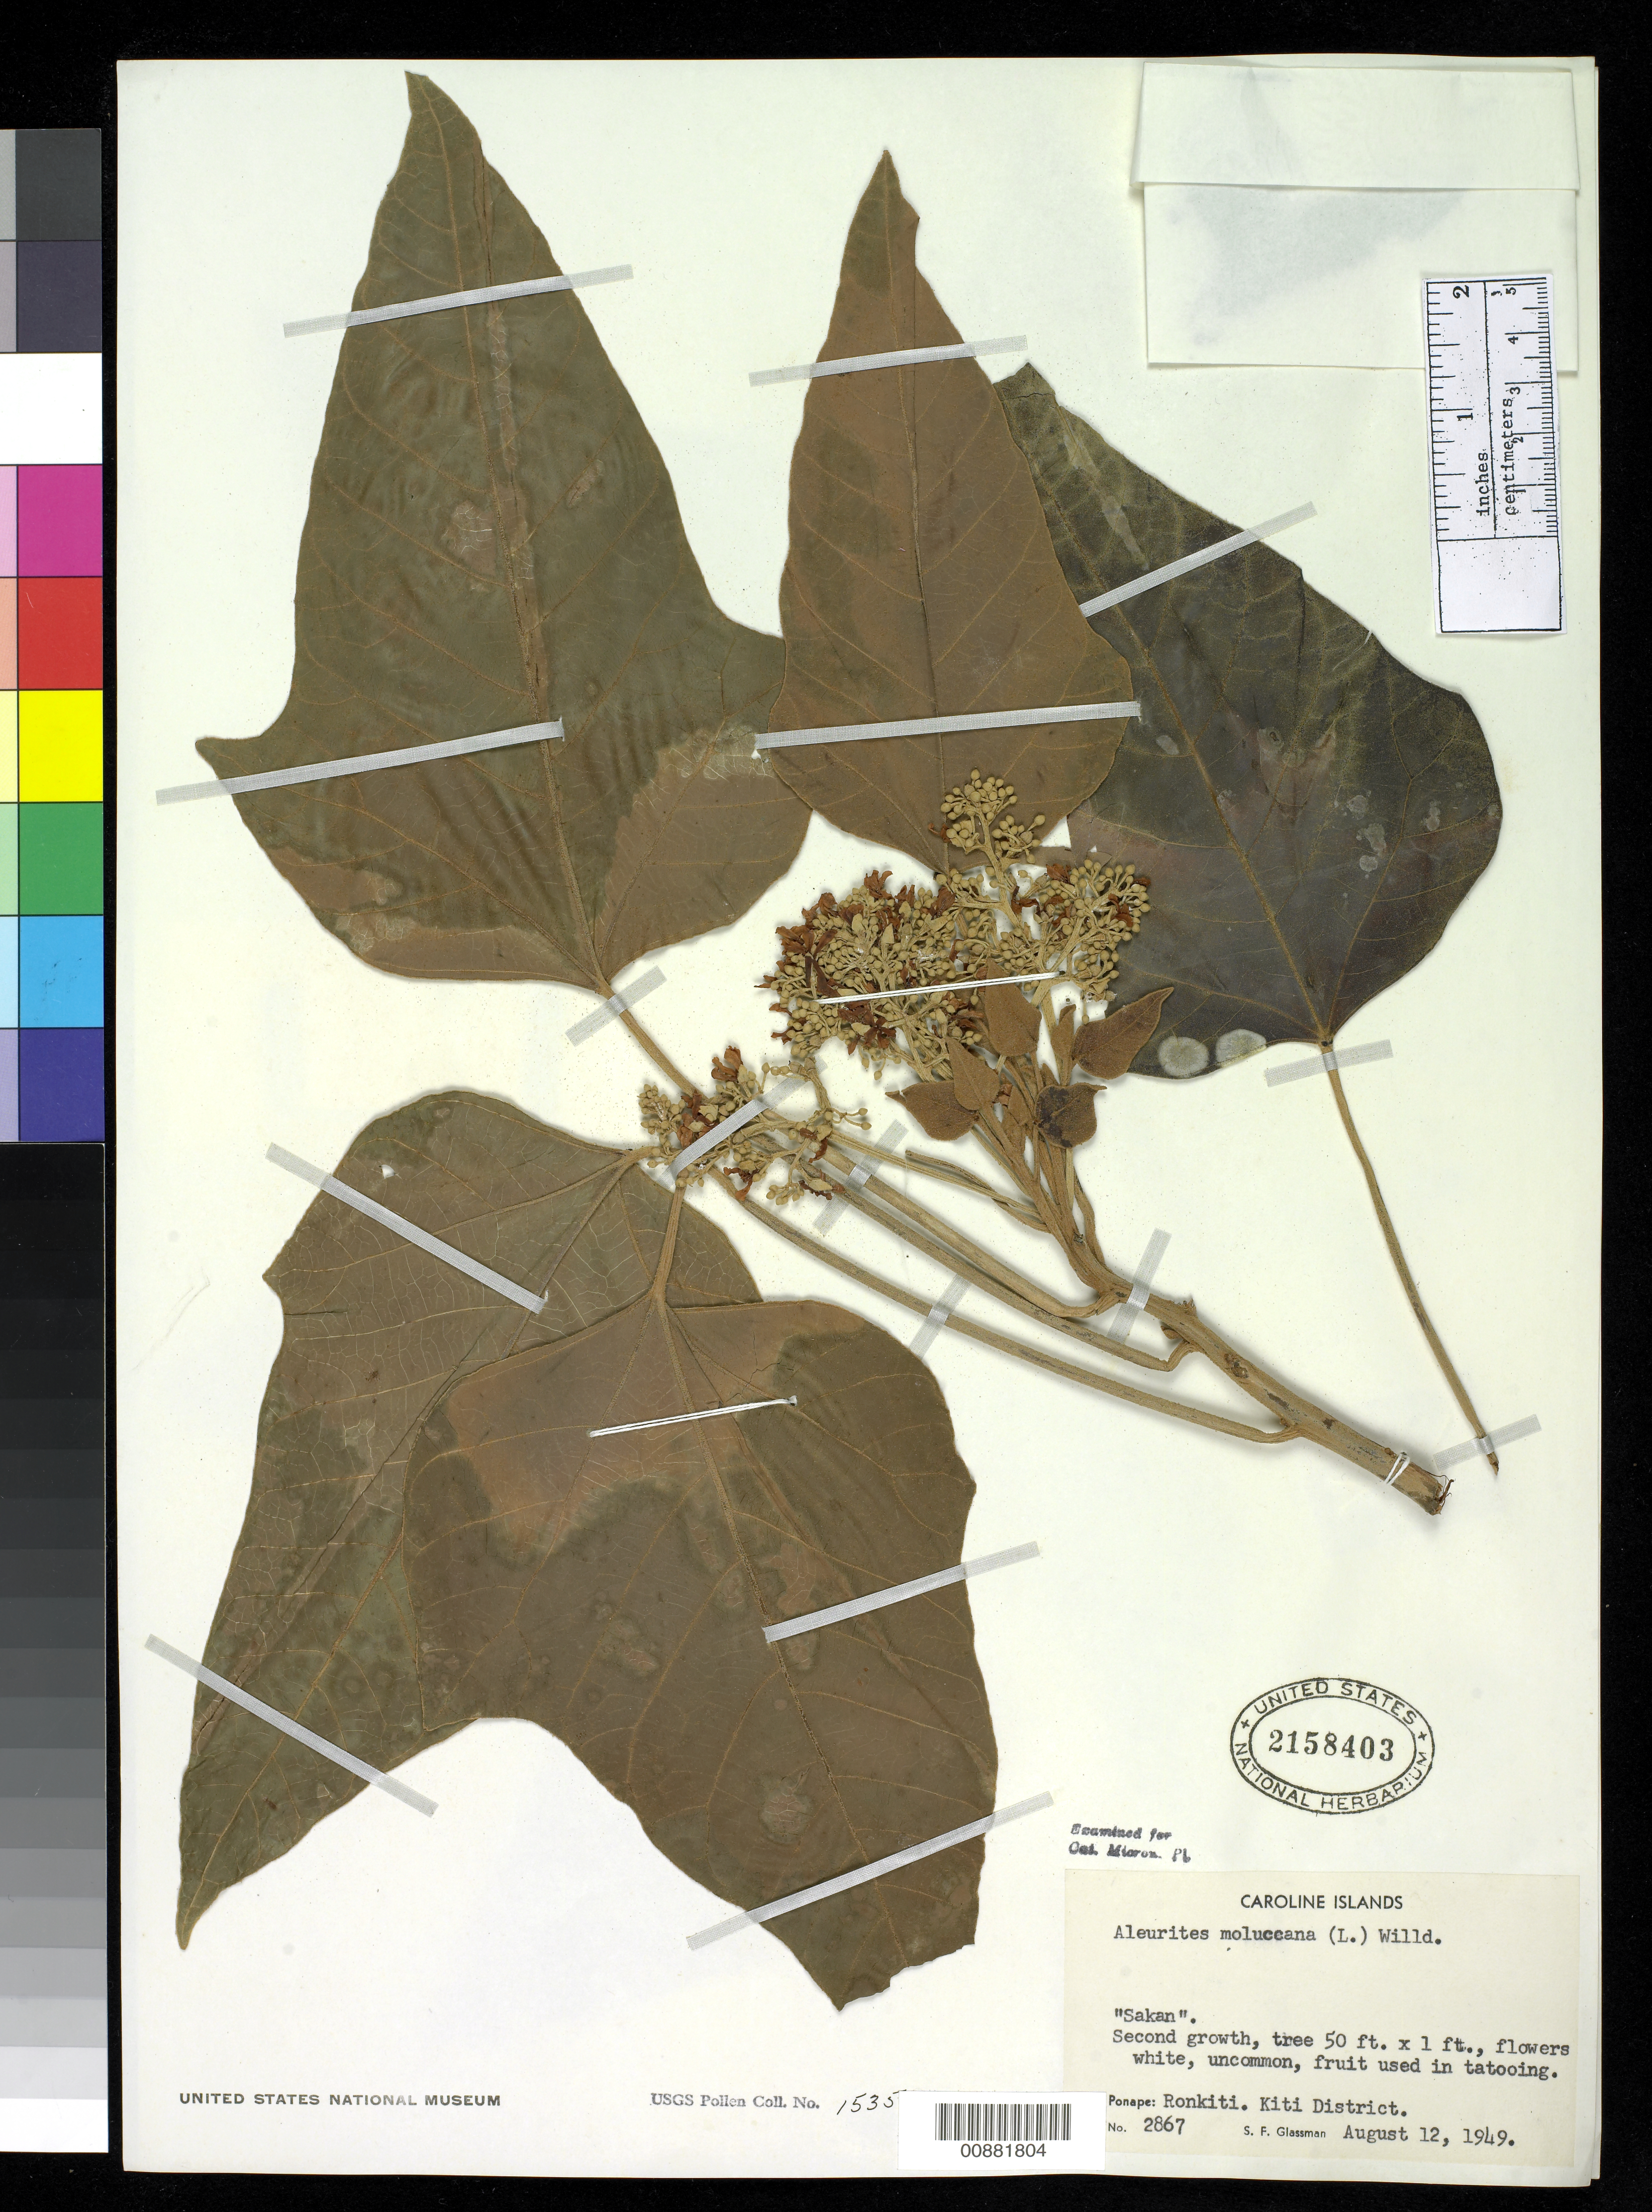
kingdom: Plantae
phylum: Tracheophyta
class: Magnoliopsida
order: Malpighiales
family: Euphorbiaceae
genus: Aleurites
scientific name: Aleurites moluccanus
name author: (L.) Willd.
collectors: S. F. Glassman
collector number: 2867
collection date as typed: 12 Aug 1949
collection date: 1949-08-12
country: Micronesia, Federated States of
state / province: Pohnpei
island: Pohnpei [Ponape]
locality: Ronkiti. Kiti district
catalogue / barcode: US 2158403